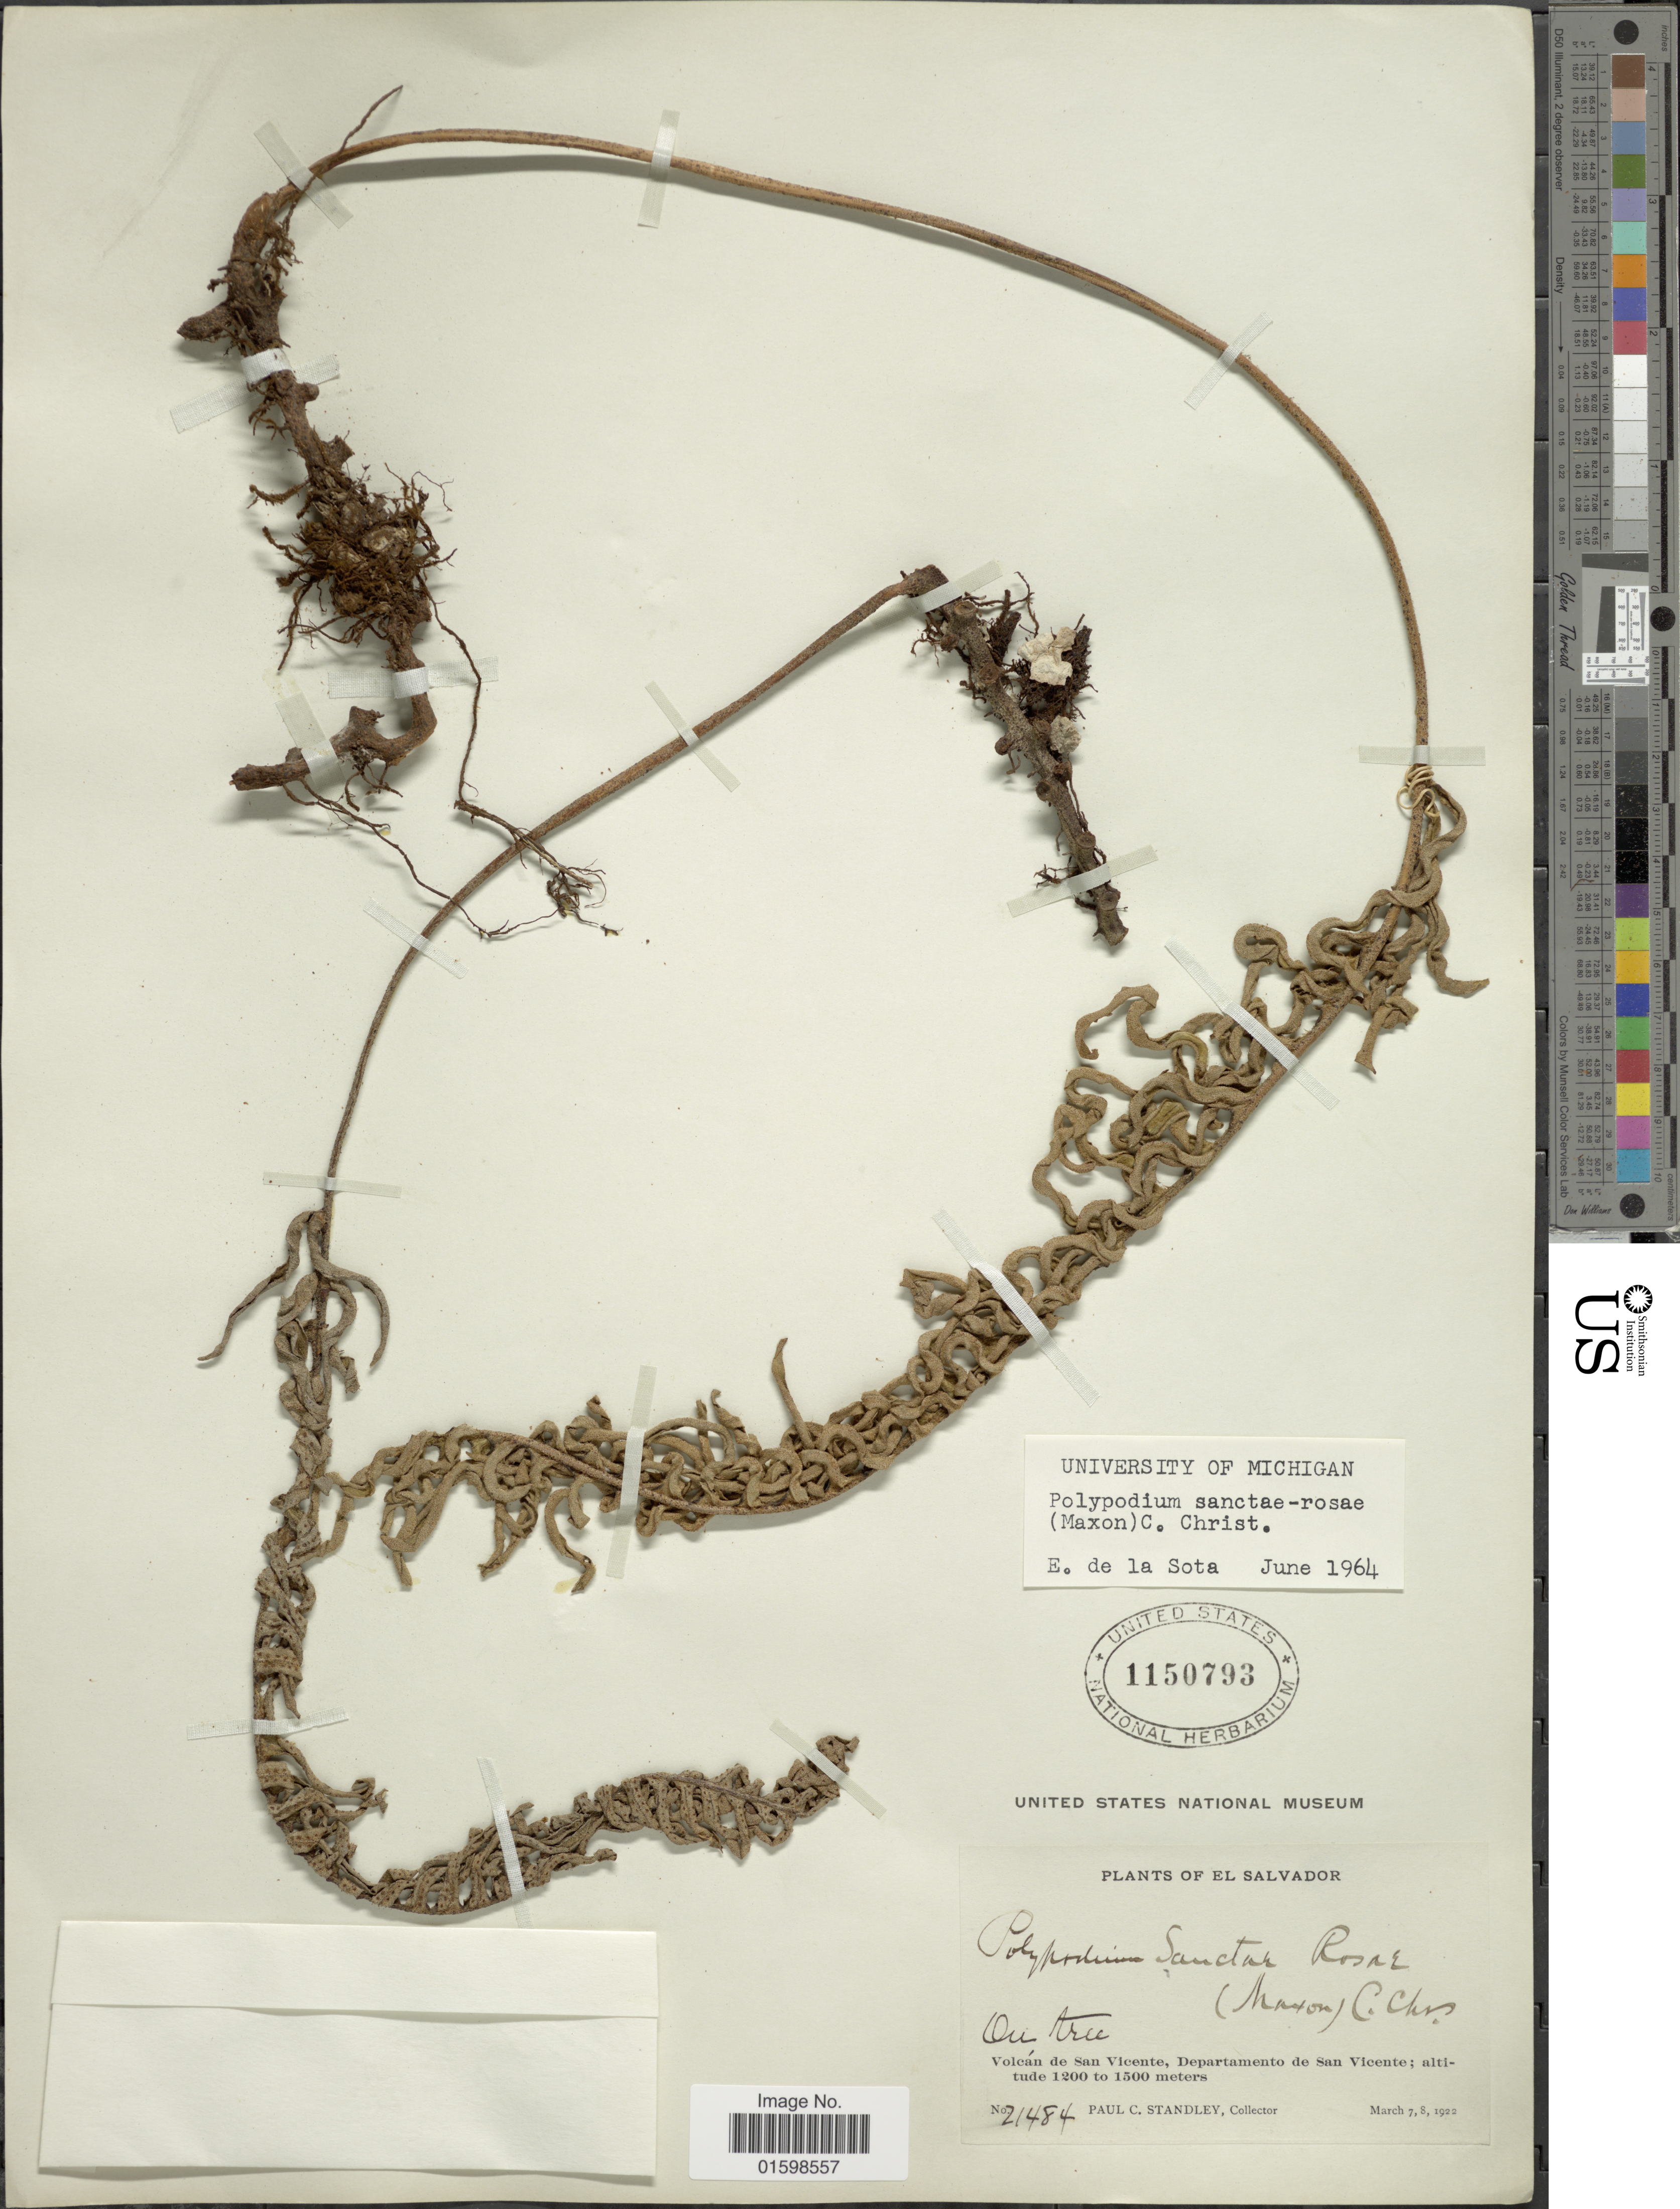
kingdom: Plantae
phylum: Tracheophyta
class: Polypodiopsida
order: Polypodiales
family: Polypodiaceae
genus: Pleopeltis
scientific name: Pleopeltis sanctae-rosae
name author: (Maxon) A.R. Sm. & Tejero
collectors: P. C. Standley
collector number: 21484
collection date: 1922-03-07/1922-03-08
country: El Salvador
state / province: San Vincente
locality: On tree, Volcán de San Vicente, Departamento de San Vicente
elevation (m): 1200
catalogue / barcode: US 1150793